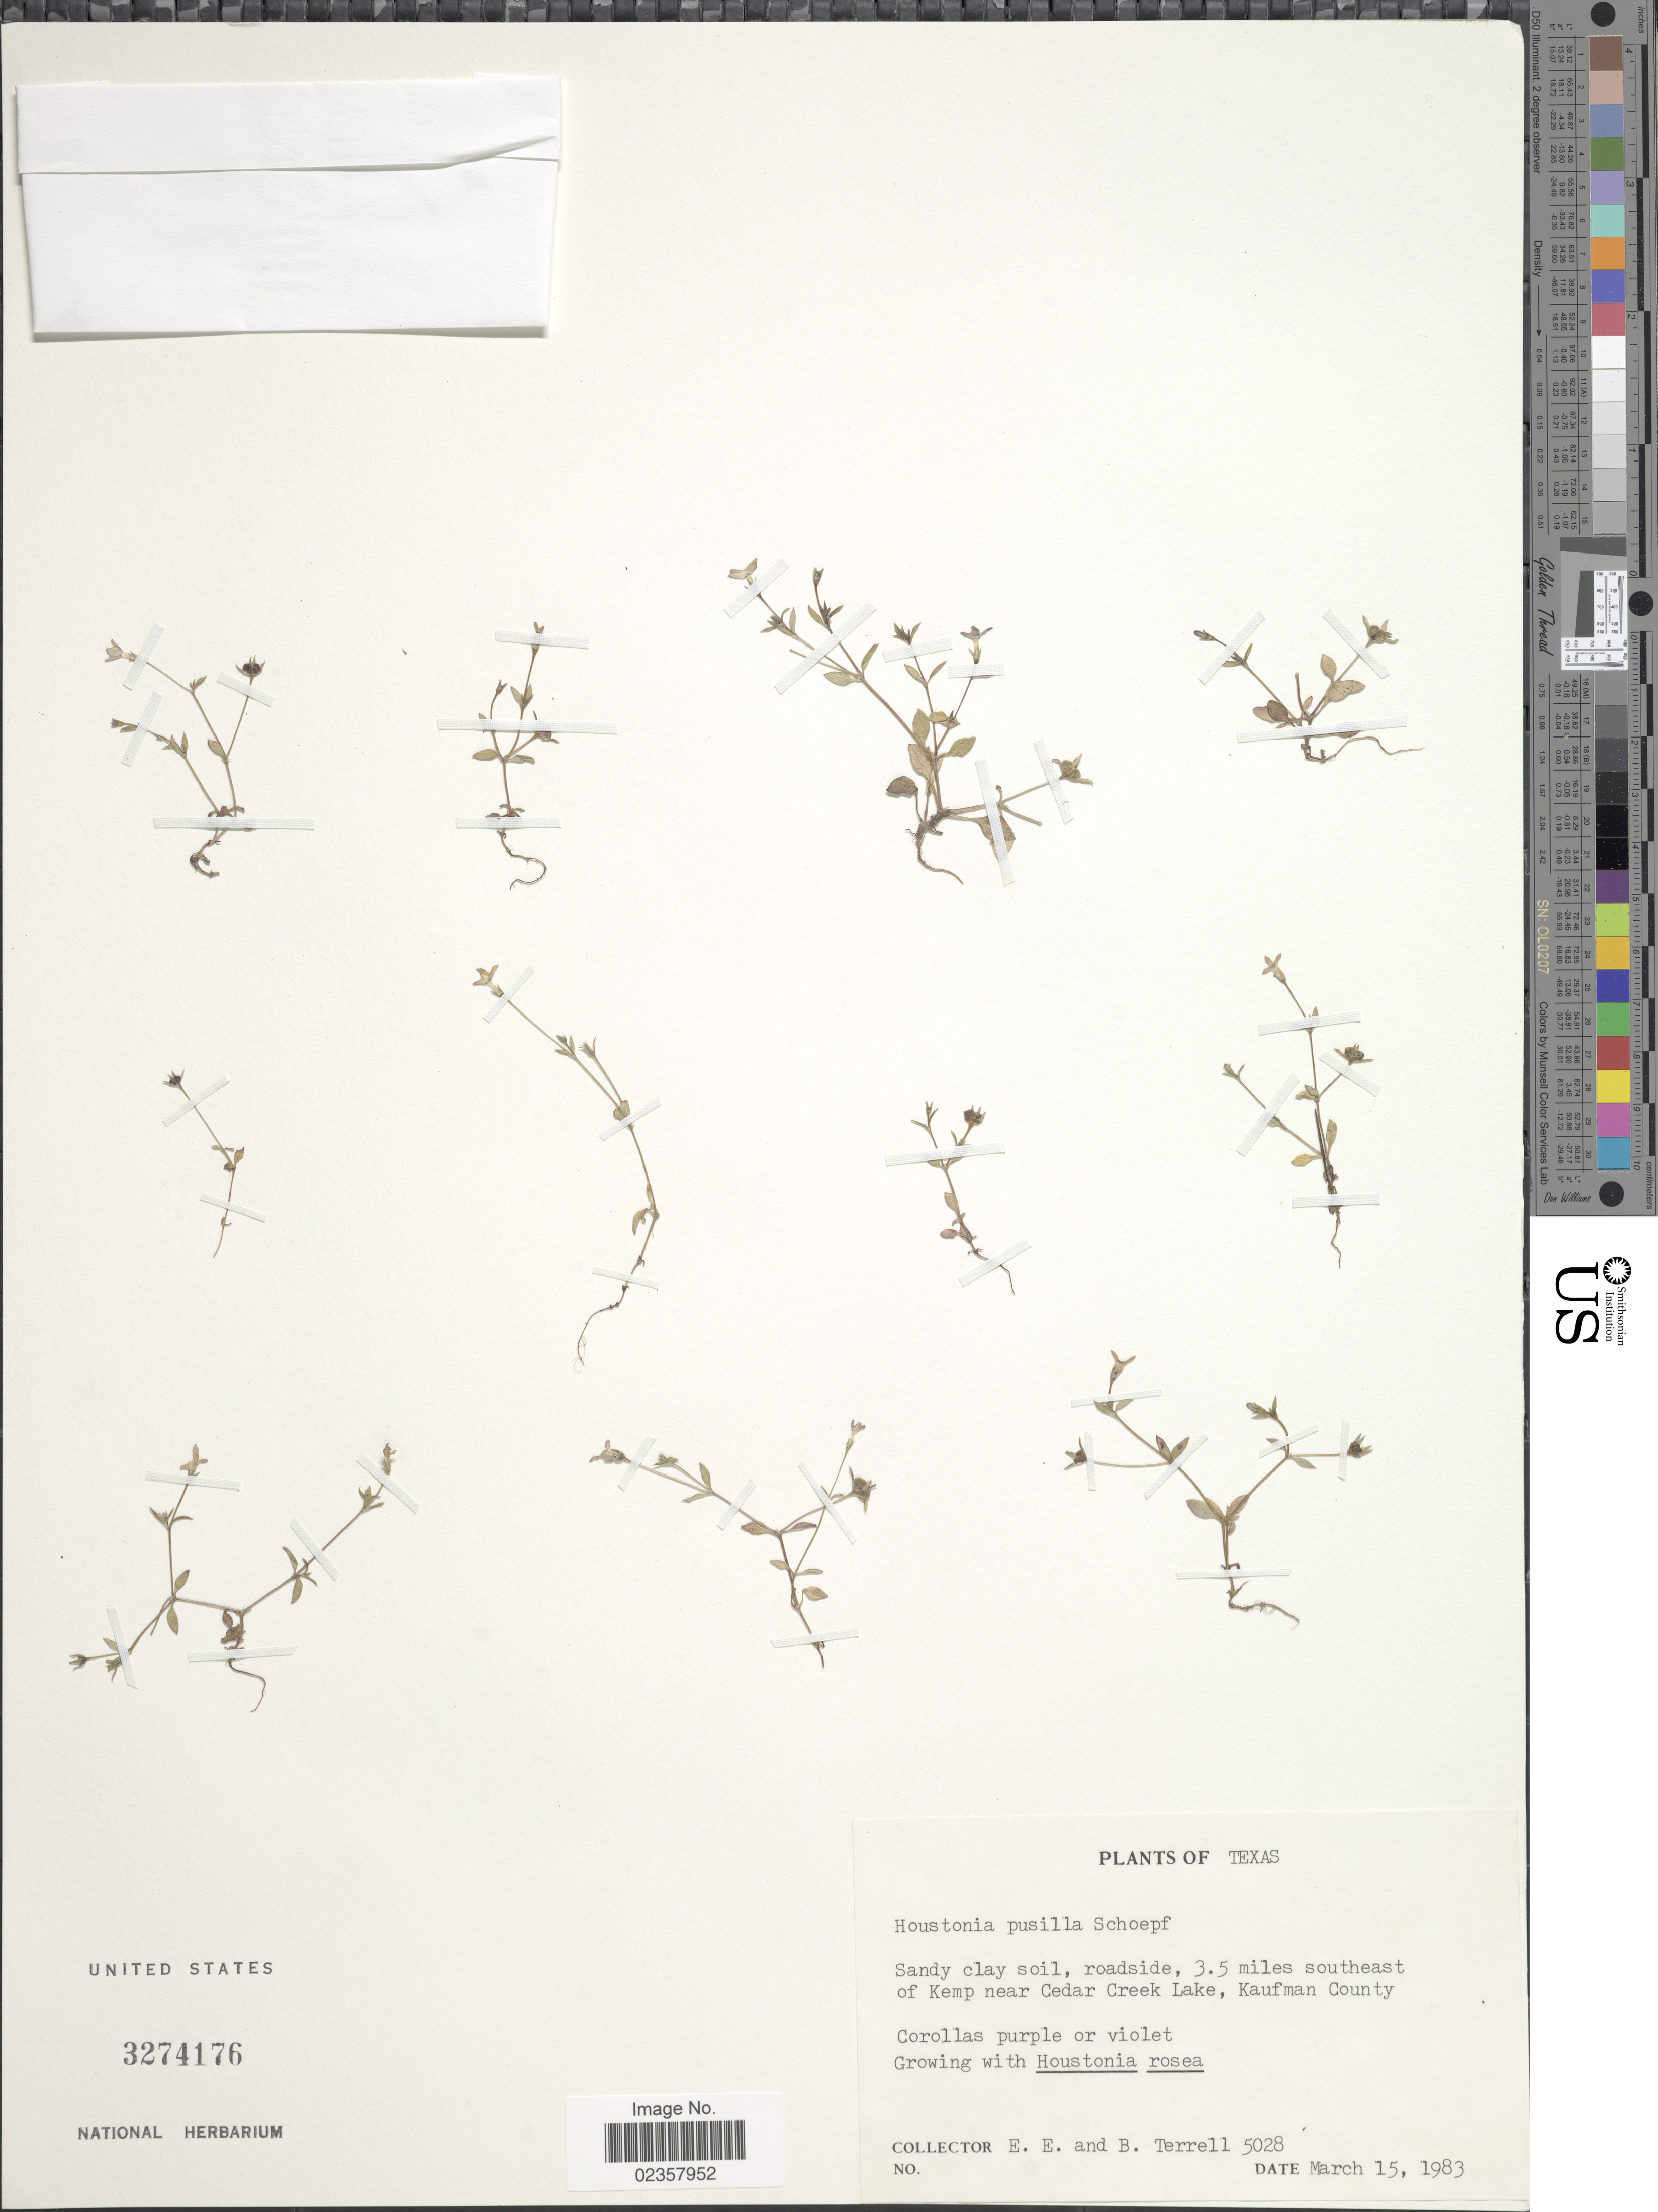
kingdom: Plantae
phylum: Tracheophyta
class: Magnoliopsida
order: Gentianales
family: Rubiaceae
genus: Houstonia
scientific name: Houstonia pusilla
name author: Schoepf.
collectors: E. E. Terrell & B. Terrell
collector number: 5028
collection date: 1983-03-15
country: United States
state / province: Texas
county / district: Kaufman County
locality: Roadside, 3.5 miles southeast of Kemp near Cedar Creek Lake.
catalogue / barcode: US 3274176